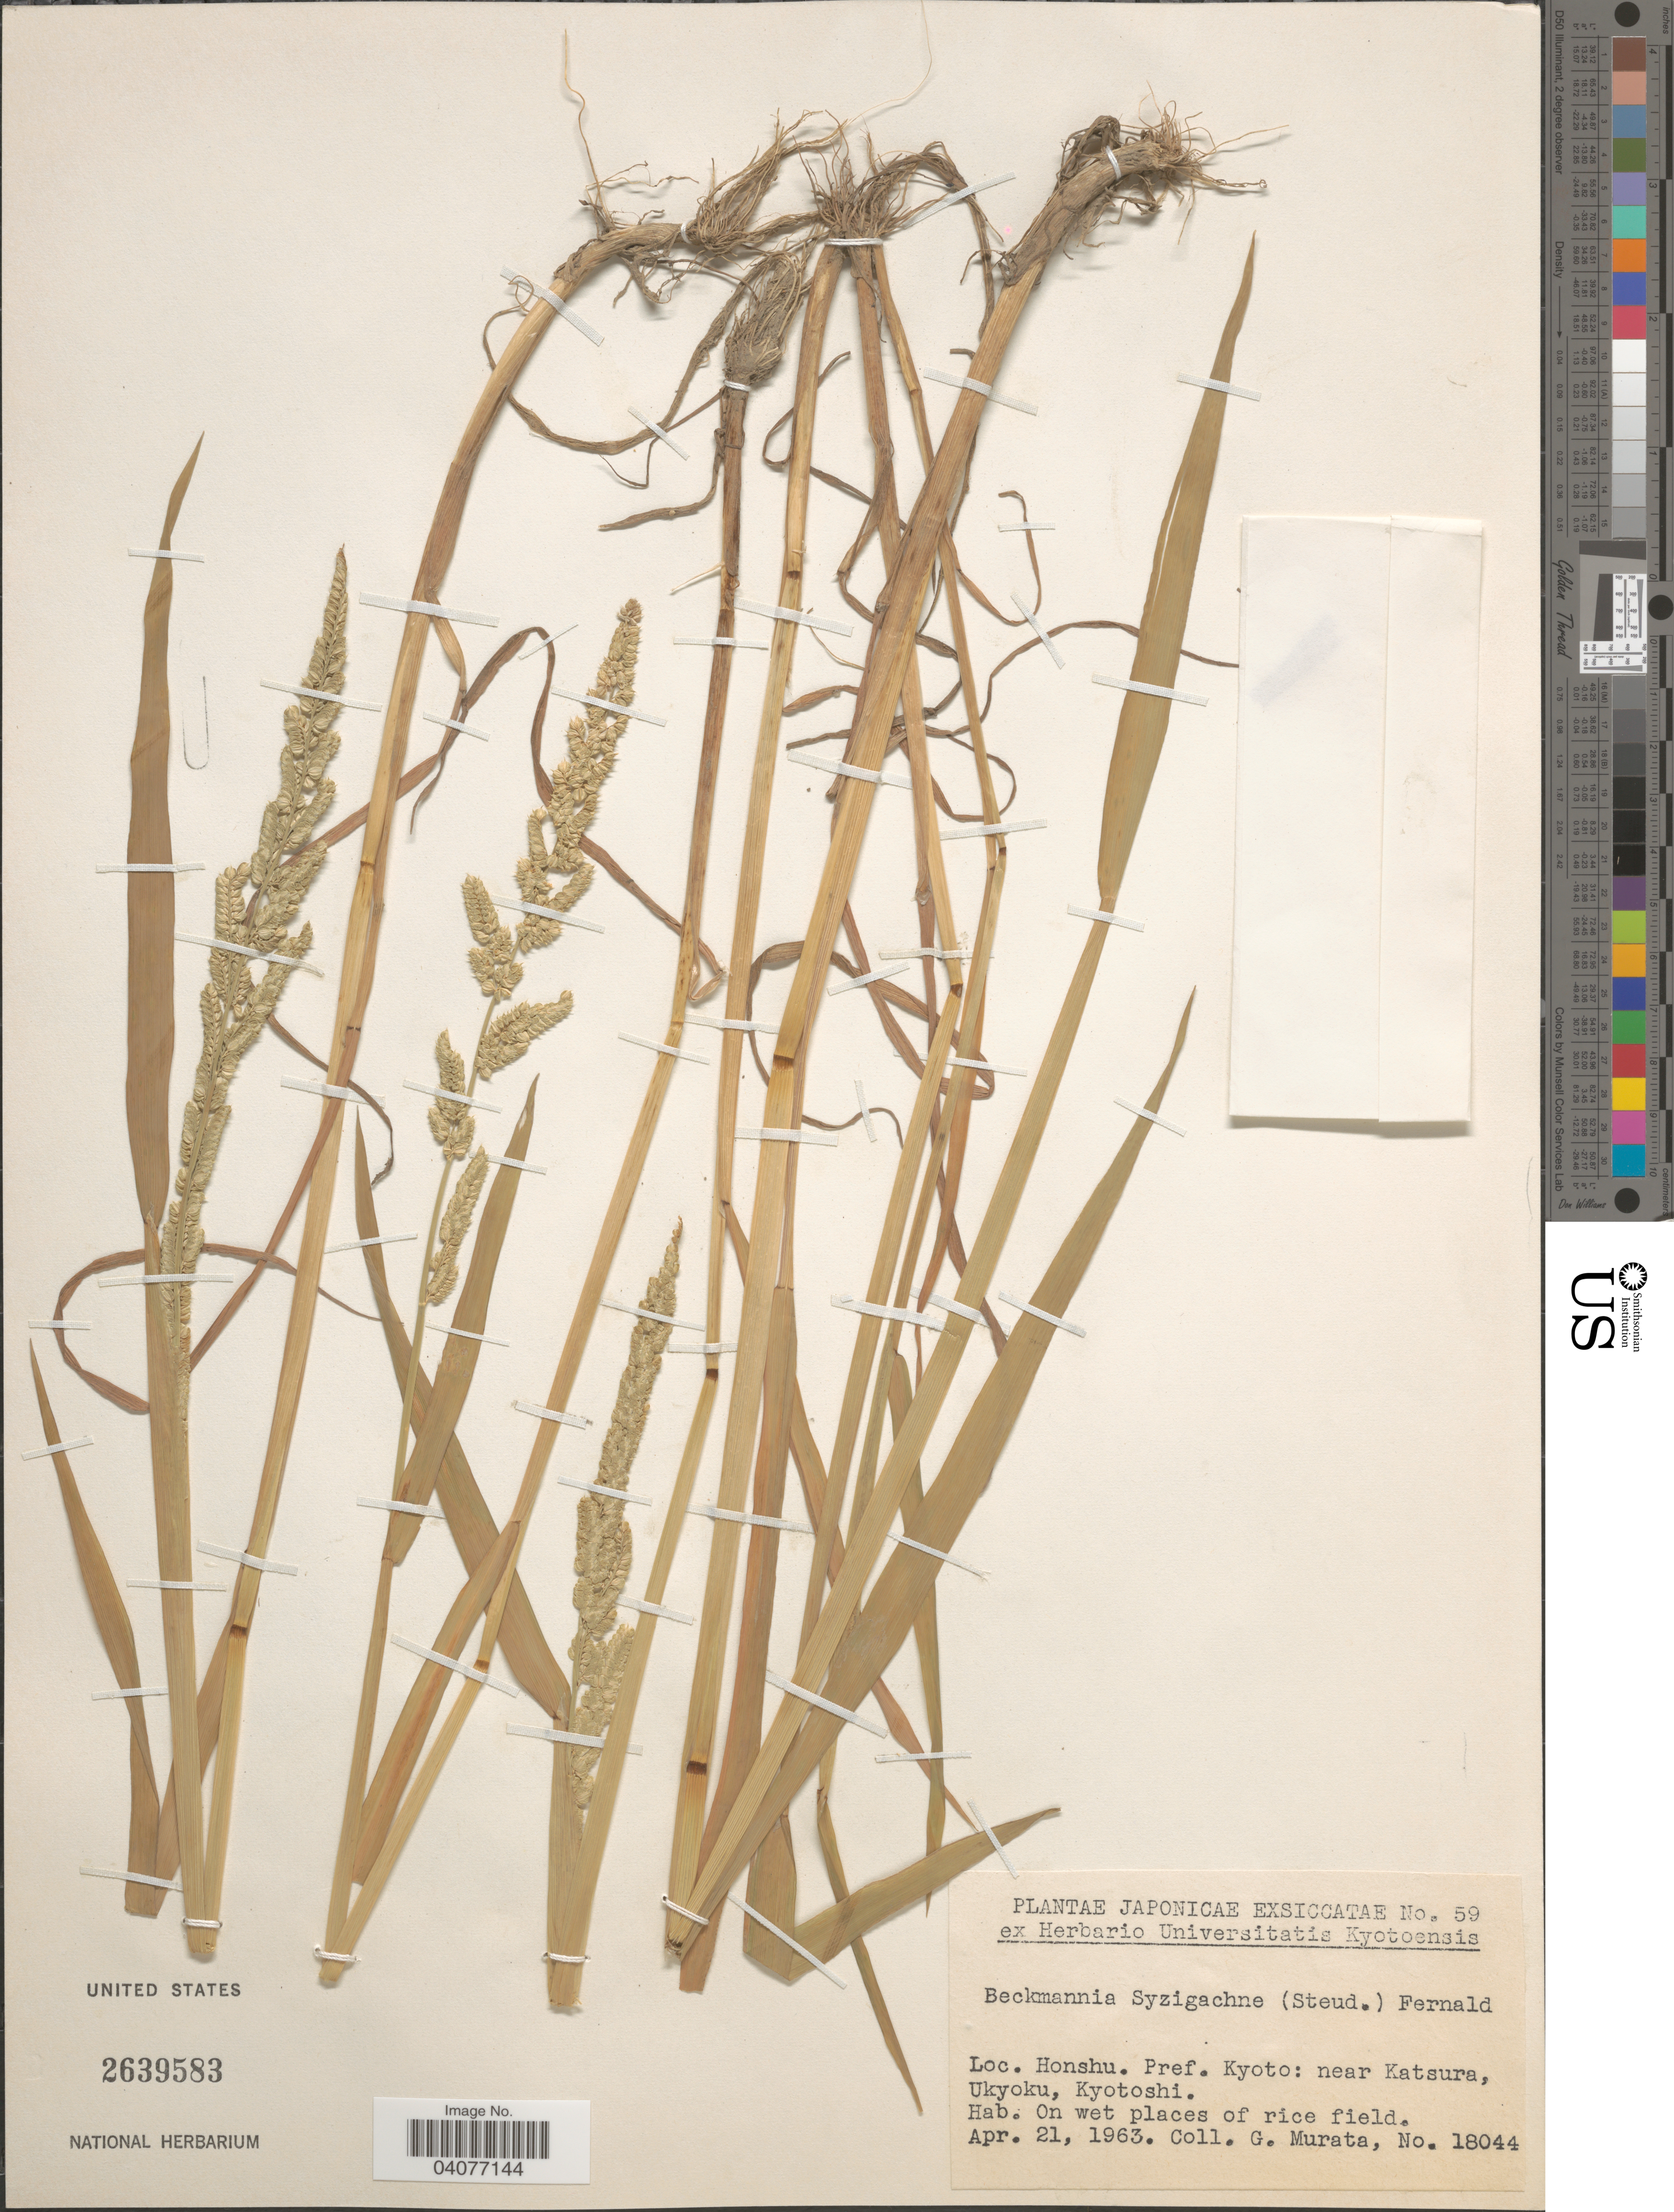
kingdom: Plantae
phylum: Tracheophyta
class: Liliopsida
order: Poales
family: Poaceae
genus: Beckmannia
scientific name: Beckmannia syzigachne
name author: (Steud.) Fernald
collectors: G. Murata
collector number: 18044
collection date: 1963-04-21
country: Japan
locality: Honshu. Pref. Kyoto: near Katsura, Ukyoku, Kyotoshi.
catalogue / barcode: US 2639583